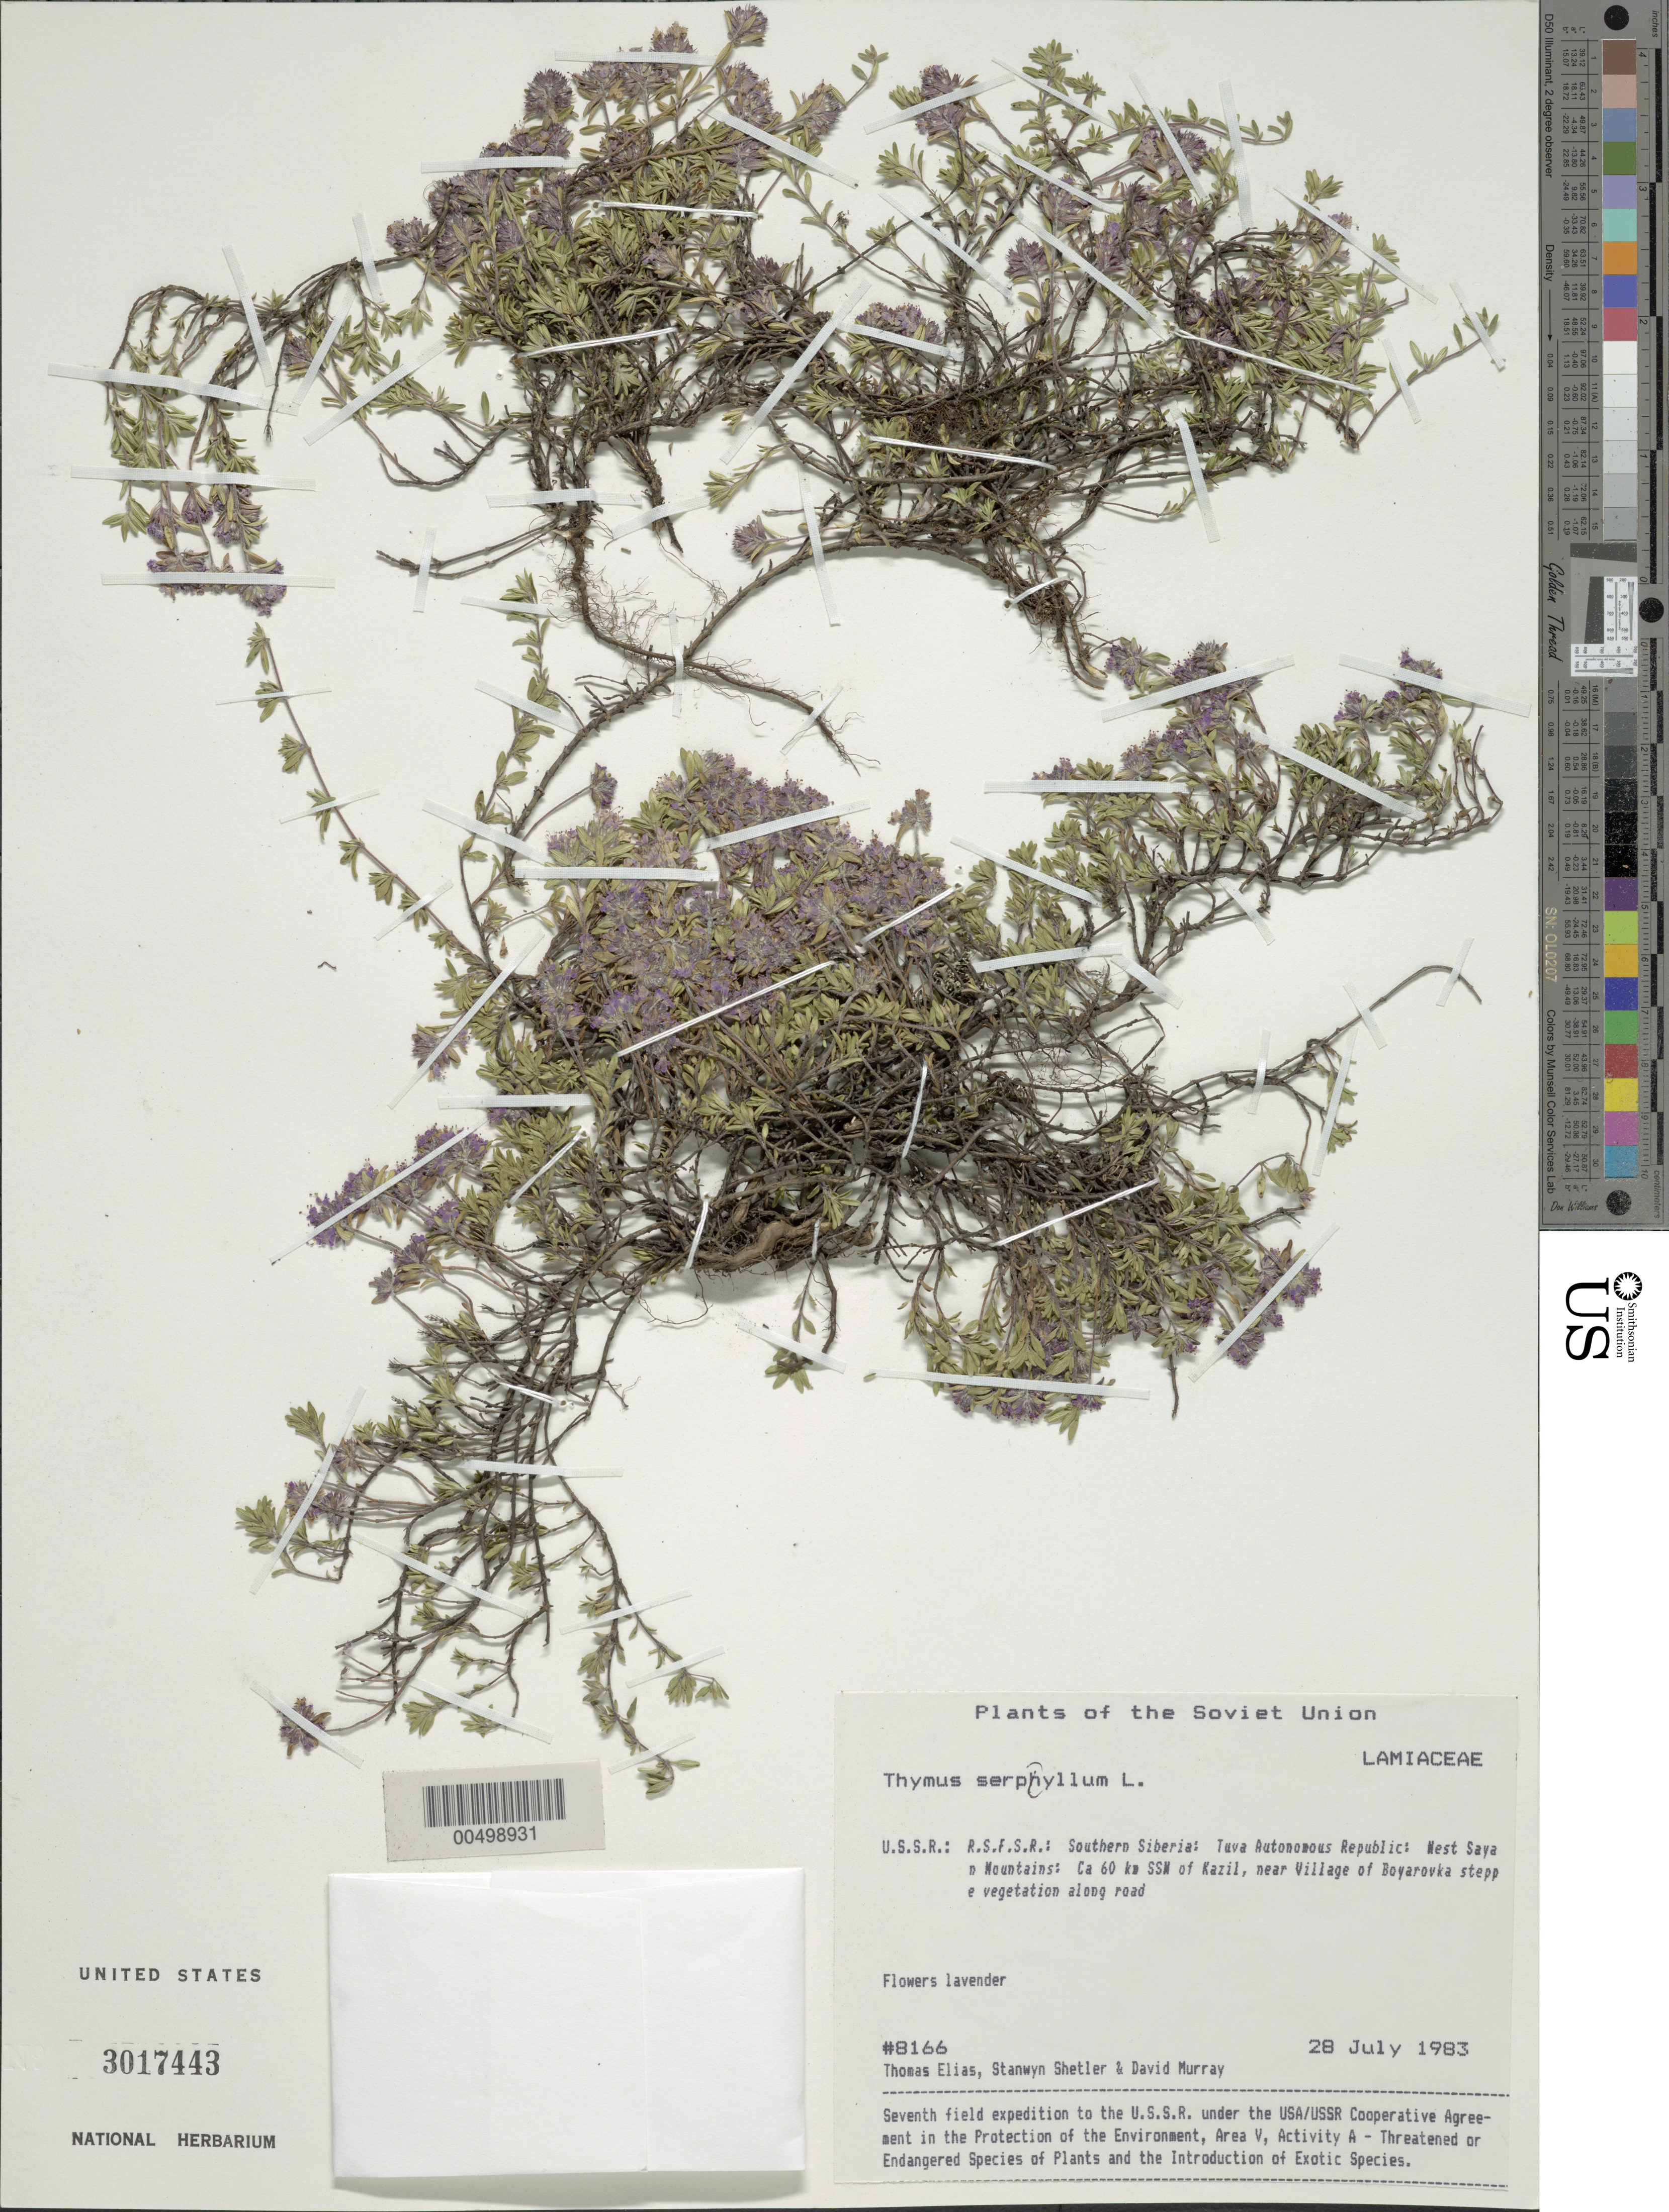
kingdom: Plantae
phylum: Tracheophyta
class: Magnoliopsida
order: Lamiales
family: Lamiaceae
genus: Thymus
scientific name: Thymus serpyllum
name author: L.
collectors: T. Elias, S. Shetler & D. F. Murray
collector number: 8166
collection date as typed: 28 Jul 1983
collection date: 1983-07-28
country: Russian Federation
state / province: Tuva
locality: West Sayan Mountains, ca. 60 km SSW of Kazil [Kyzyl], near Village of Boyarovka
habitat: steppe vegetation along road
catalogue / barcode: US 3017443